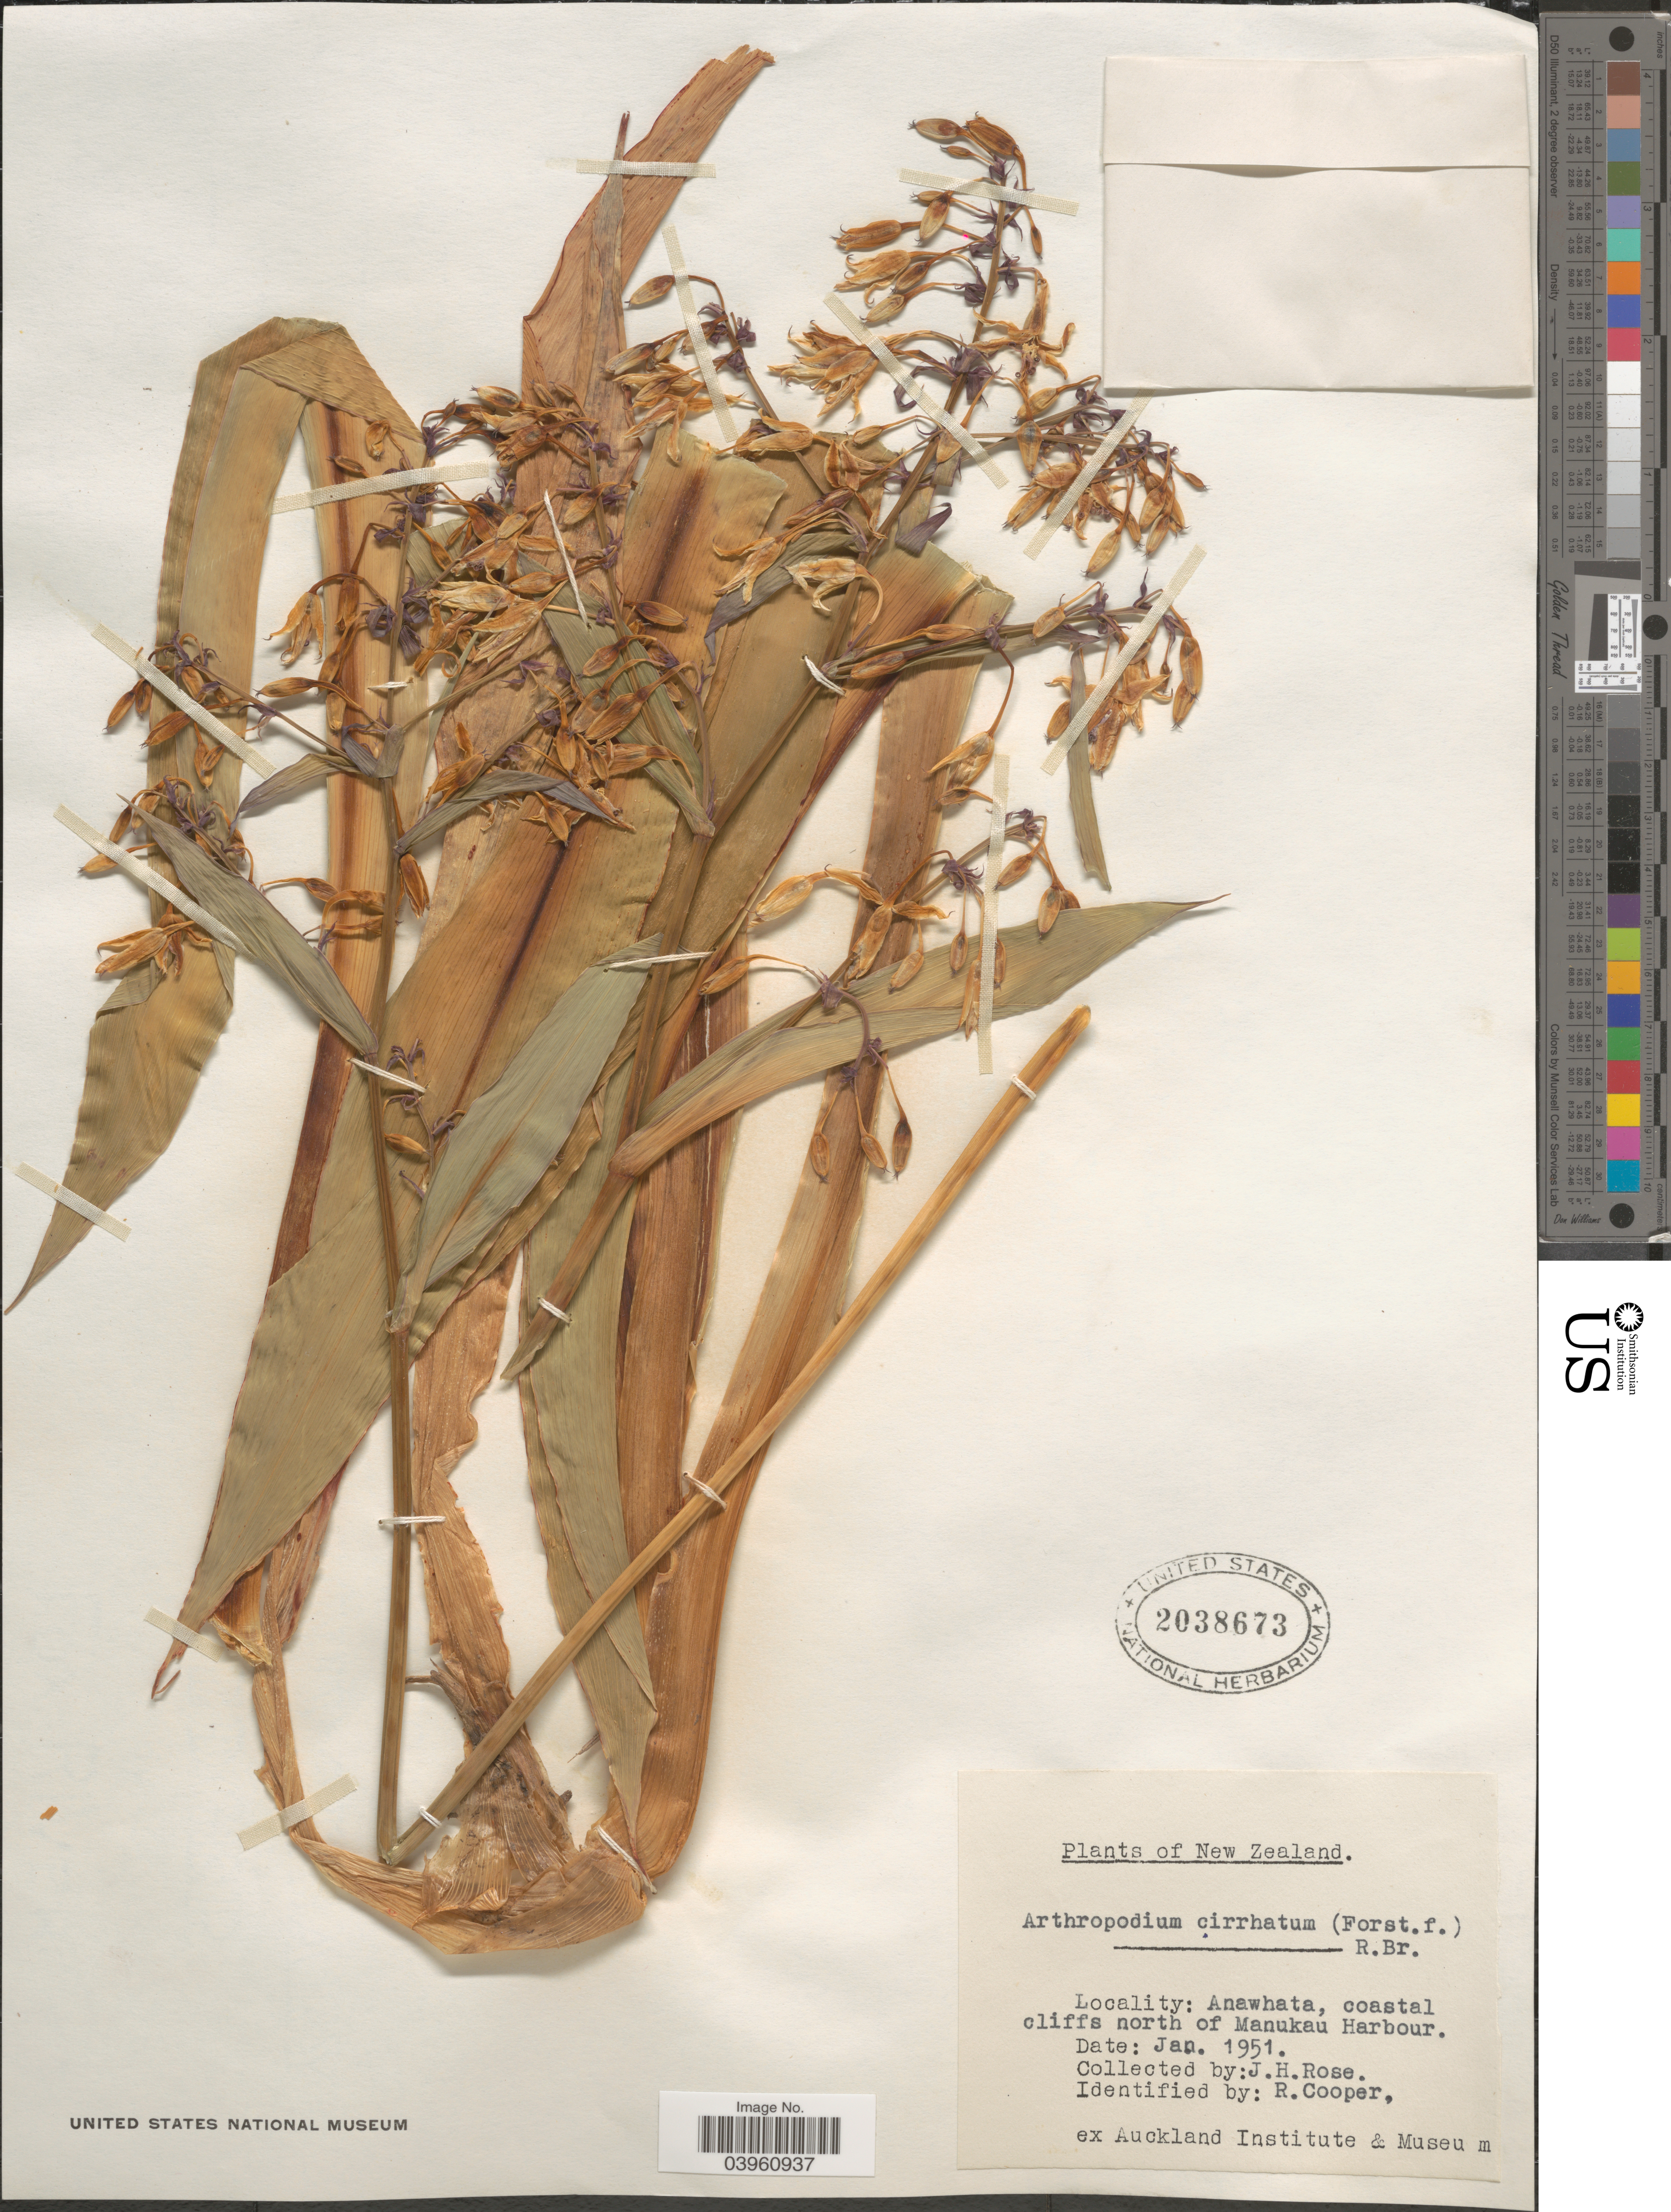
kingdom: Plantae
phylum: Tracheophyta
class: Liliopsida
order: Asparagales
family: Asparagaceae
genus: Arthropodium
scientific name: Arthropodium cirrhatum G. Benn., nom. inval., nom. nud.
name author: G. Benn.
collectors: J. H. Rose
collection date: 1951-01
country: New Zealand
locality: Anawhata, coastal cliffs north of Manukau Harbour.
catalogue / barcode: US 2038673